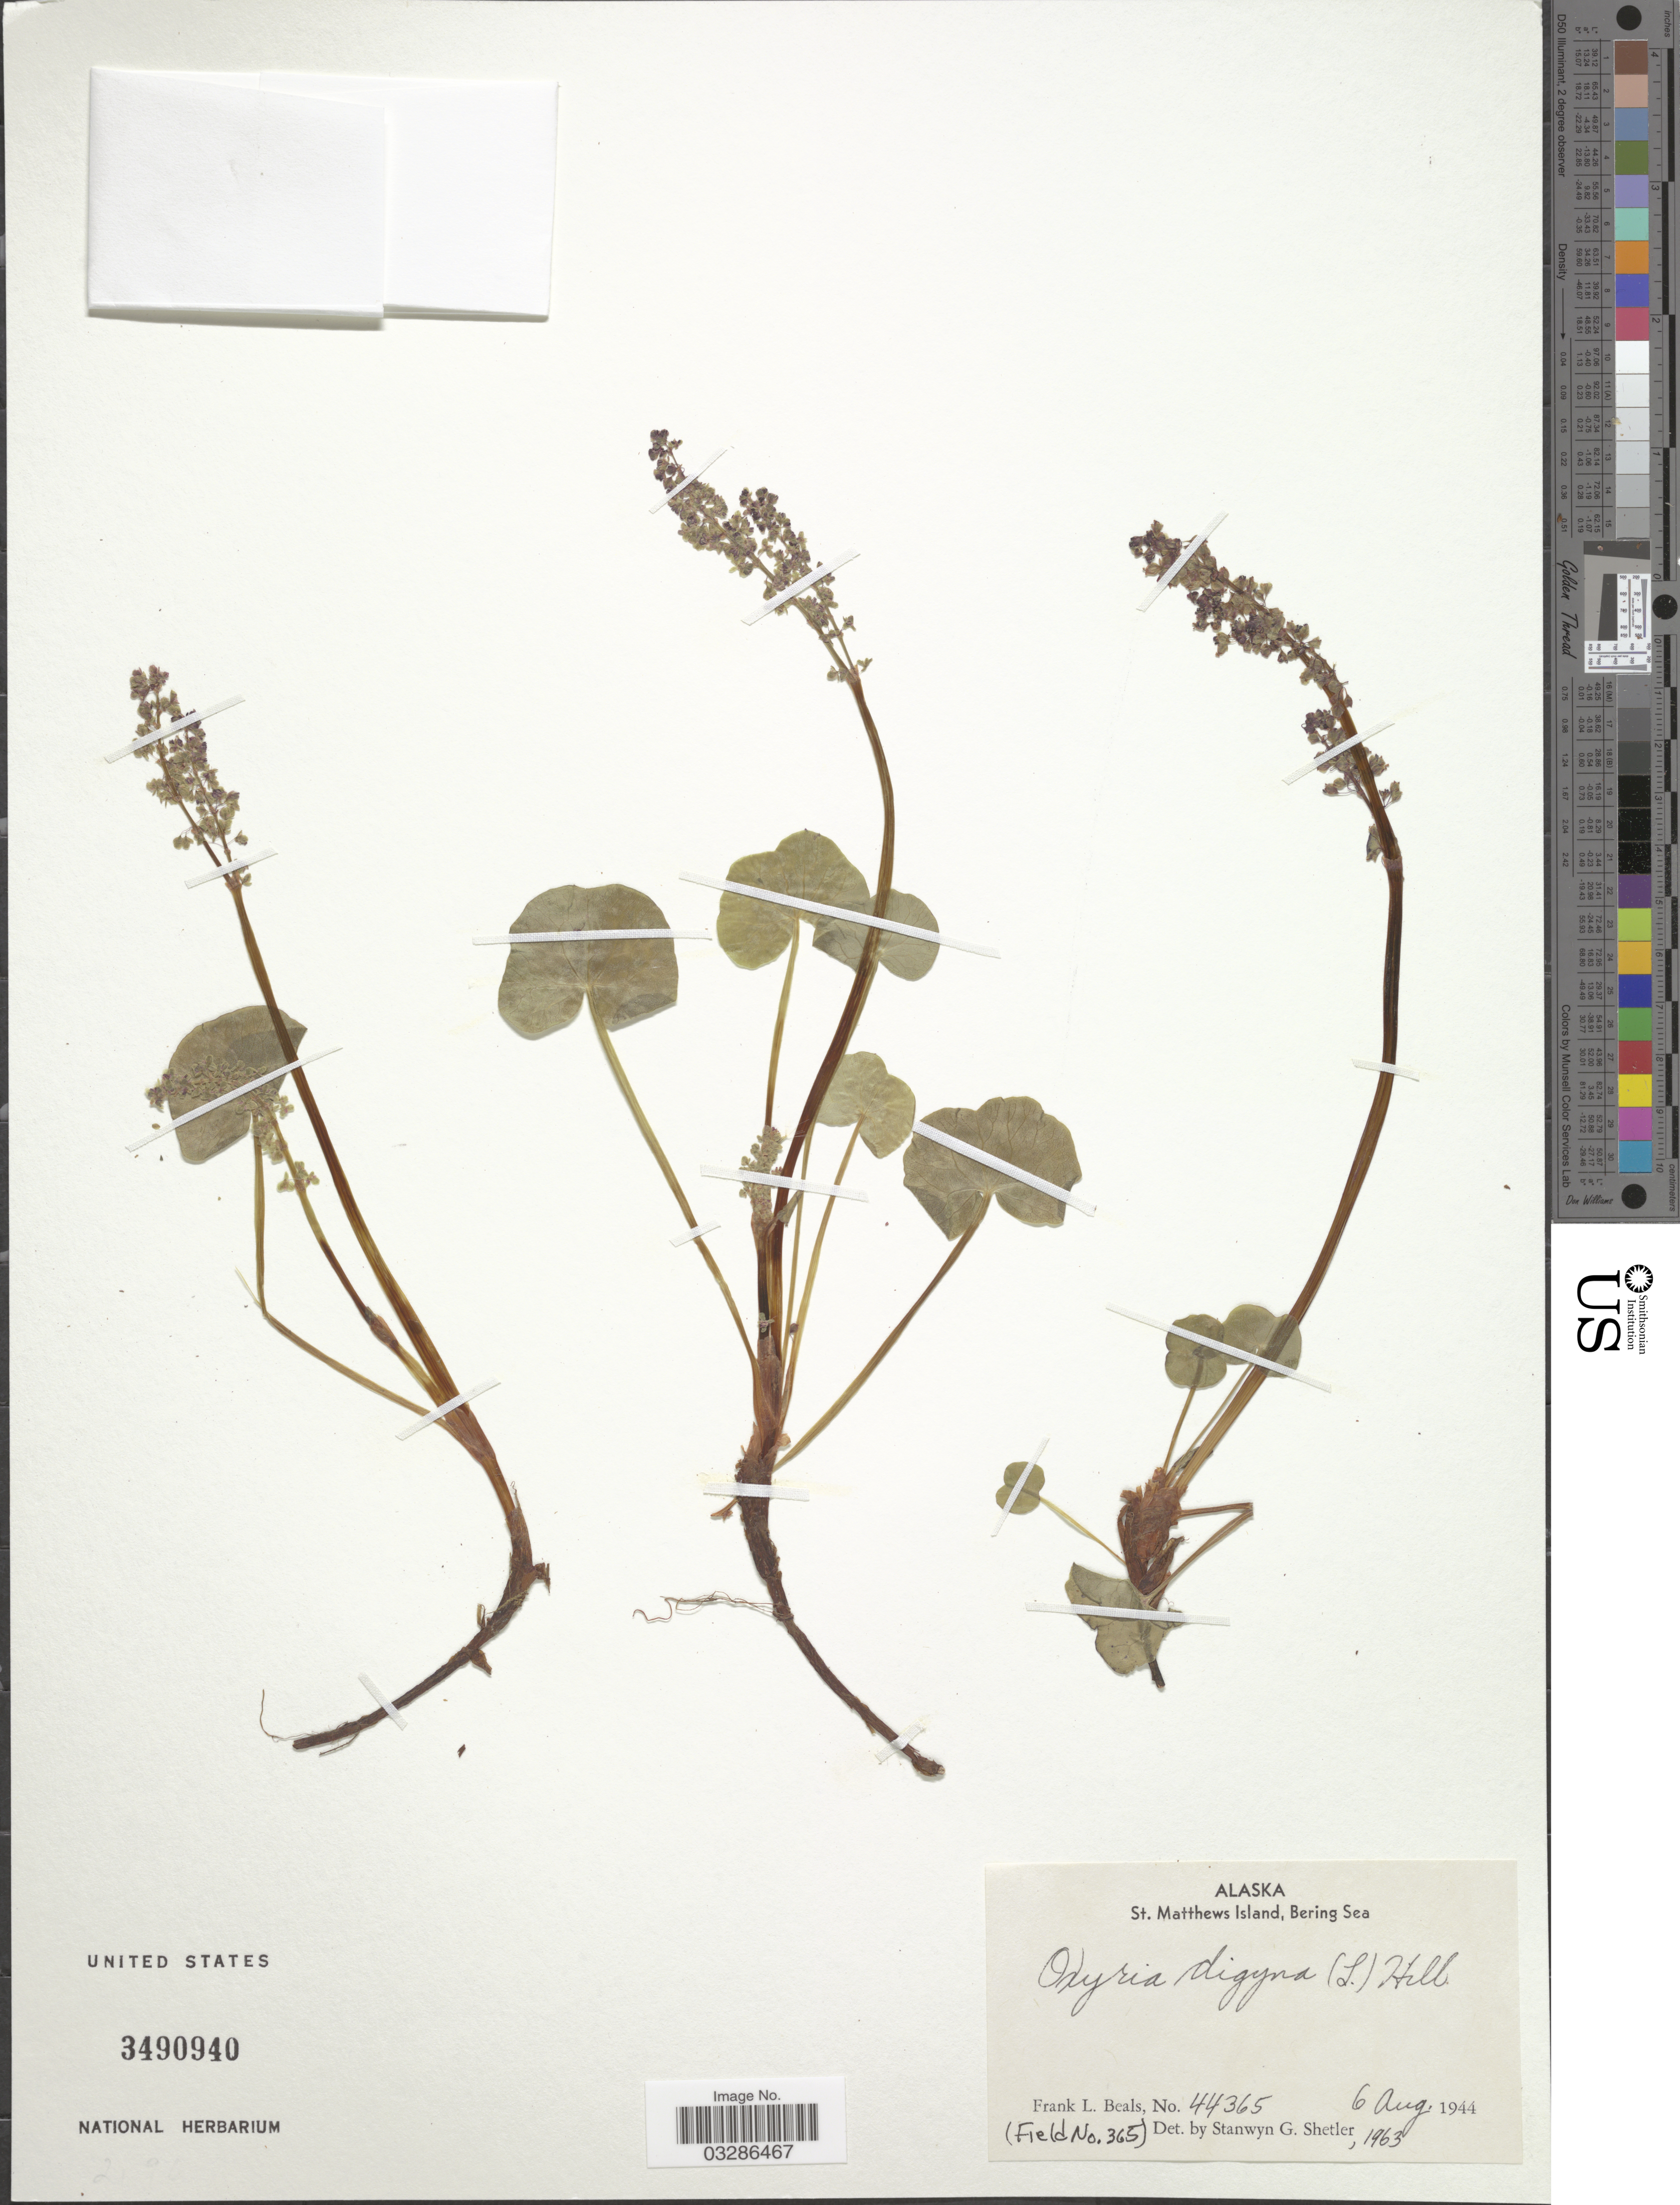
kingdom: Plantae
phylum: Tracheophyta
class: Magnoliopsida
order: Caryophyllales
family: Polygonaceae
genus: Oxyria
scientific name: Oxyria digyna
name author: (L.) Hill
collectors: F. Beals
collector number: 44365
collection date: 1944-08-06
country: United States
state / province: Alaska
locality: St. Matthews Island, Bering Sea.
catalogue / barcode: US 3490940